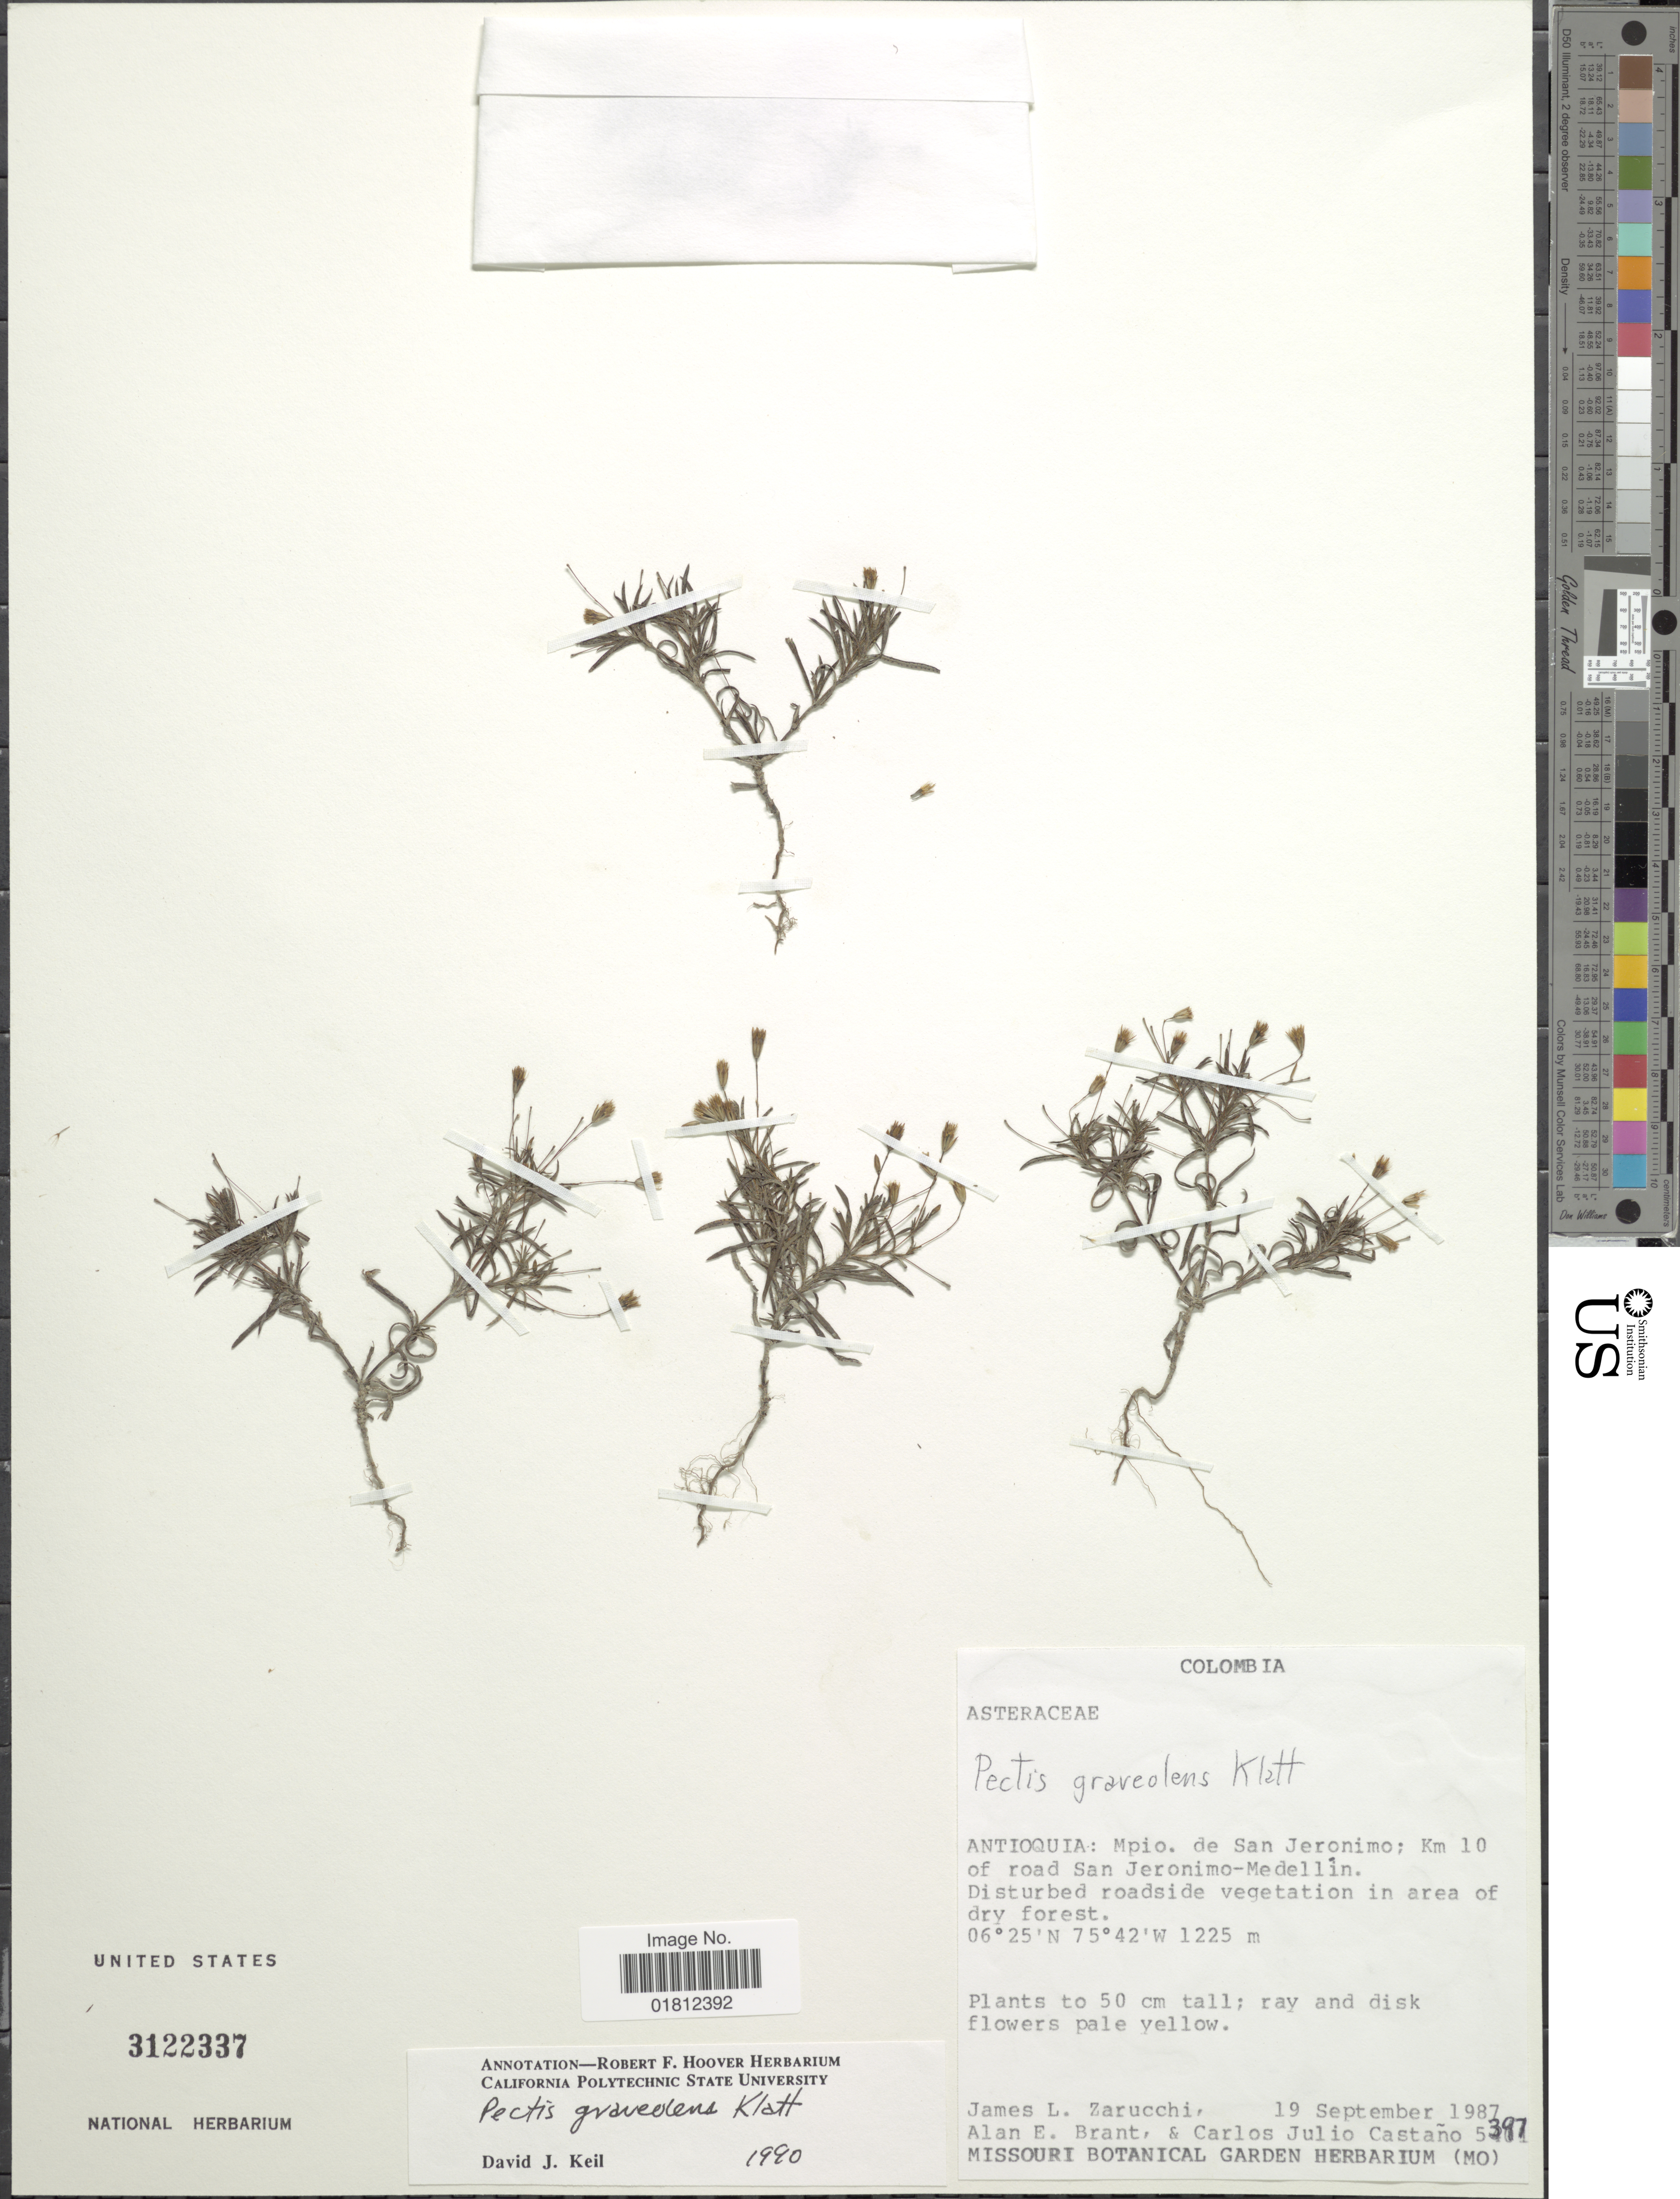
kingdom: Plantae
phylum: Tracheophyta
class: Magnoliopsida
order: Asterales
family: Asteraceae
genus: Pectis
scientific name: Pectis graveolens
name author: Klatt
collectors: J. L. Zarucchi, A. Brant & C. Castaño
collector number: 5397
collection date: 1987-09-19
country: Colombia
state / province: Antioquia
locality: Mpio. de San Jeronimo; Km 10 of road San Jeronimo-Medellín, disturbed roadside vegetation in are of dry forest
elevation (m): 1225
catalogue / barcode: US 3122337